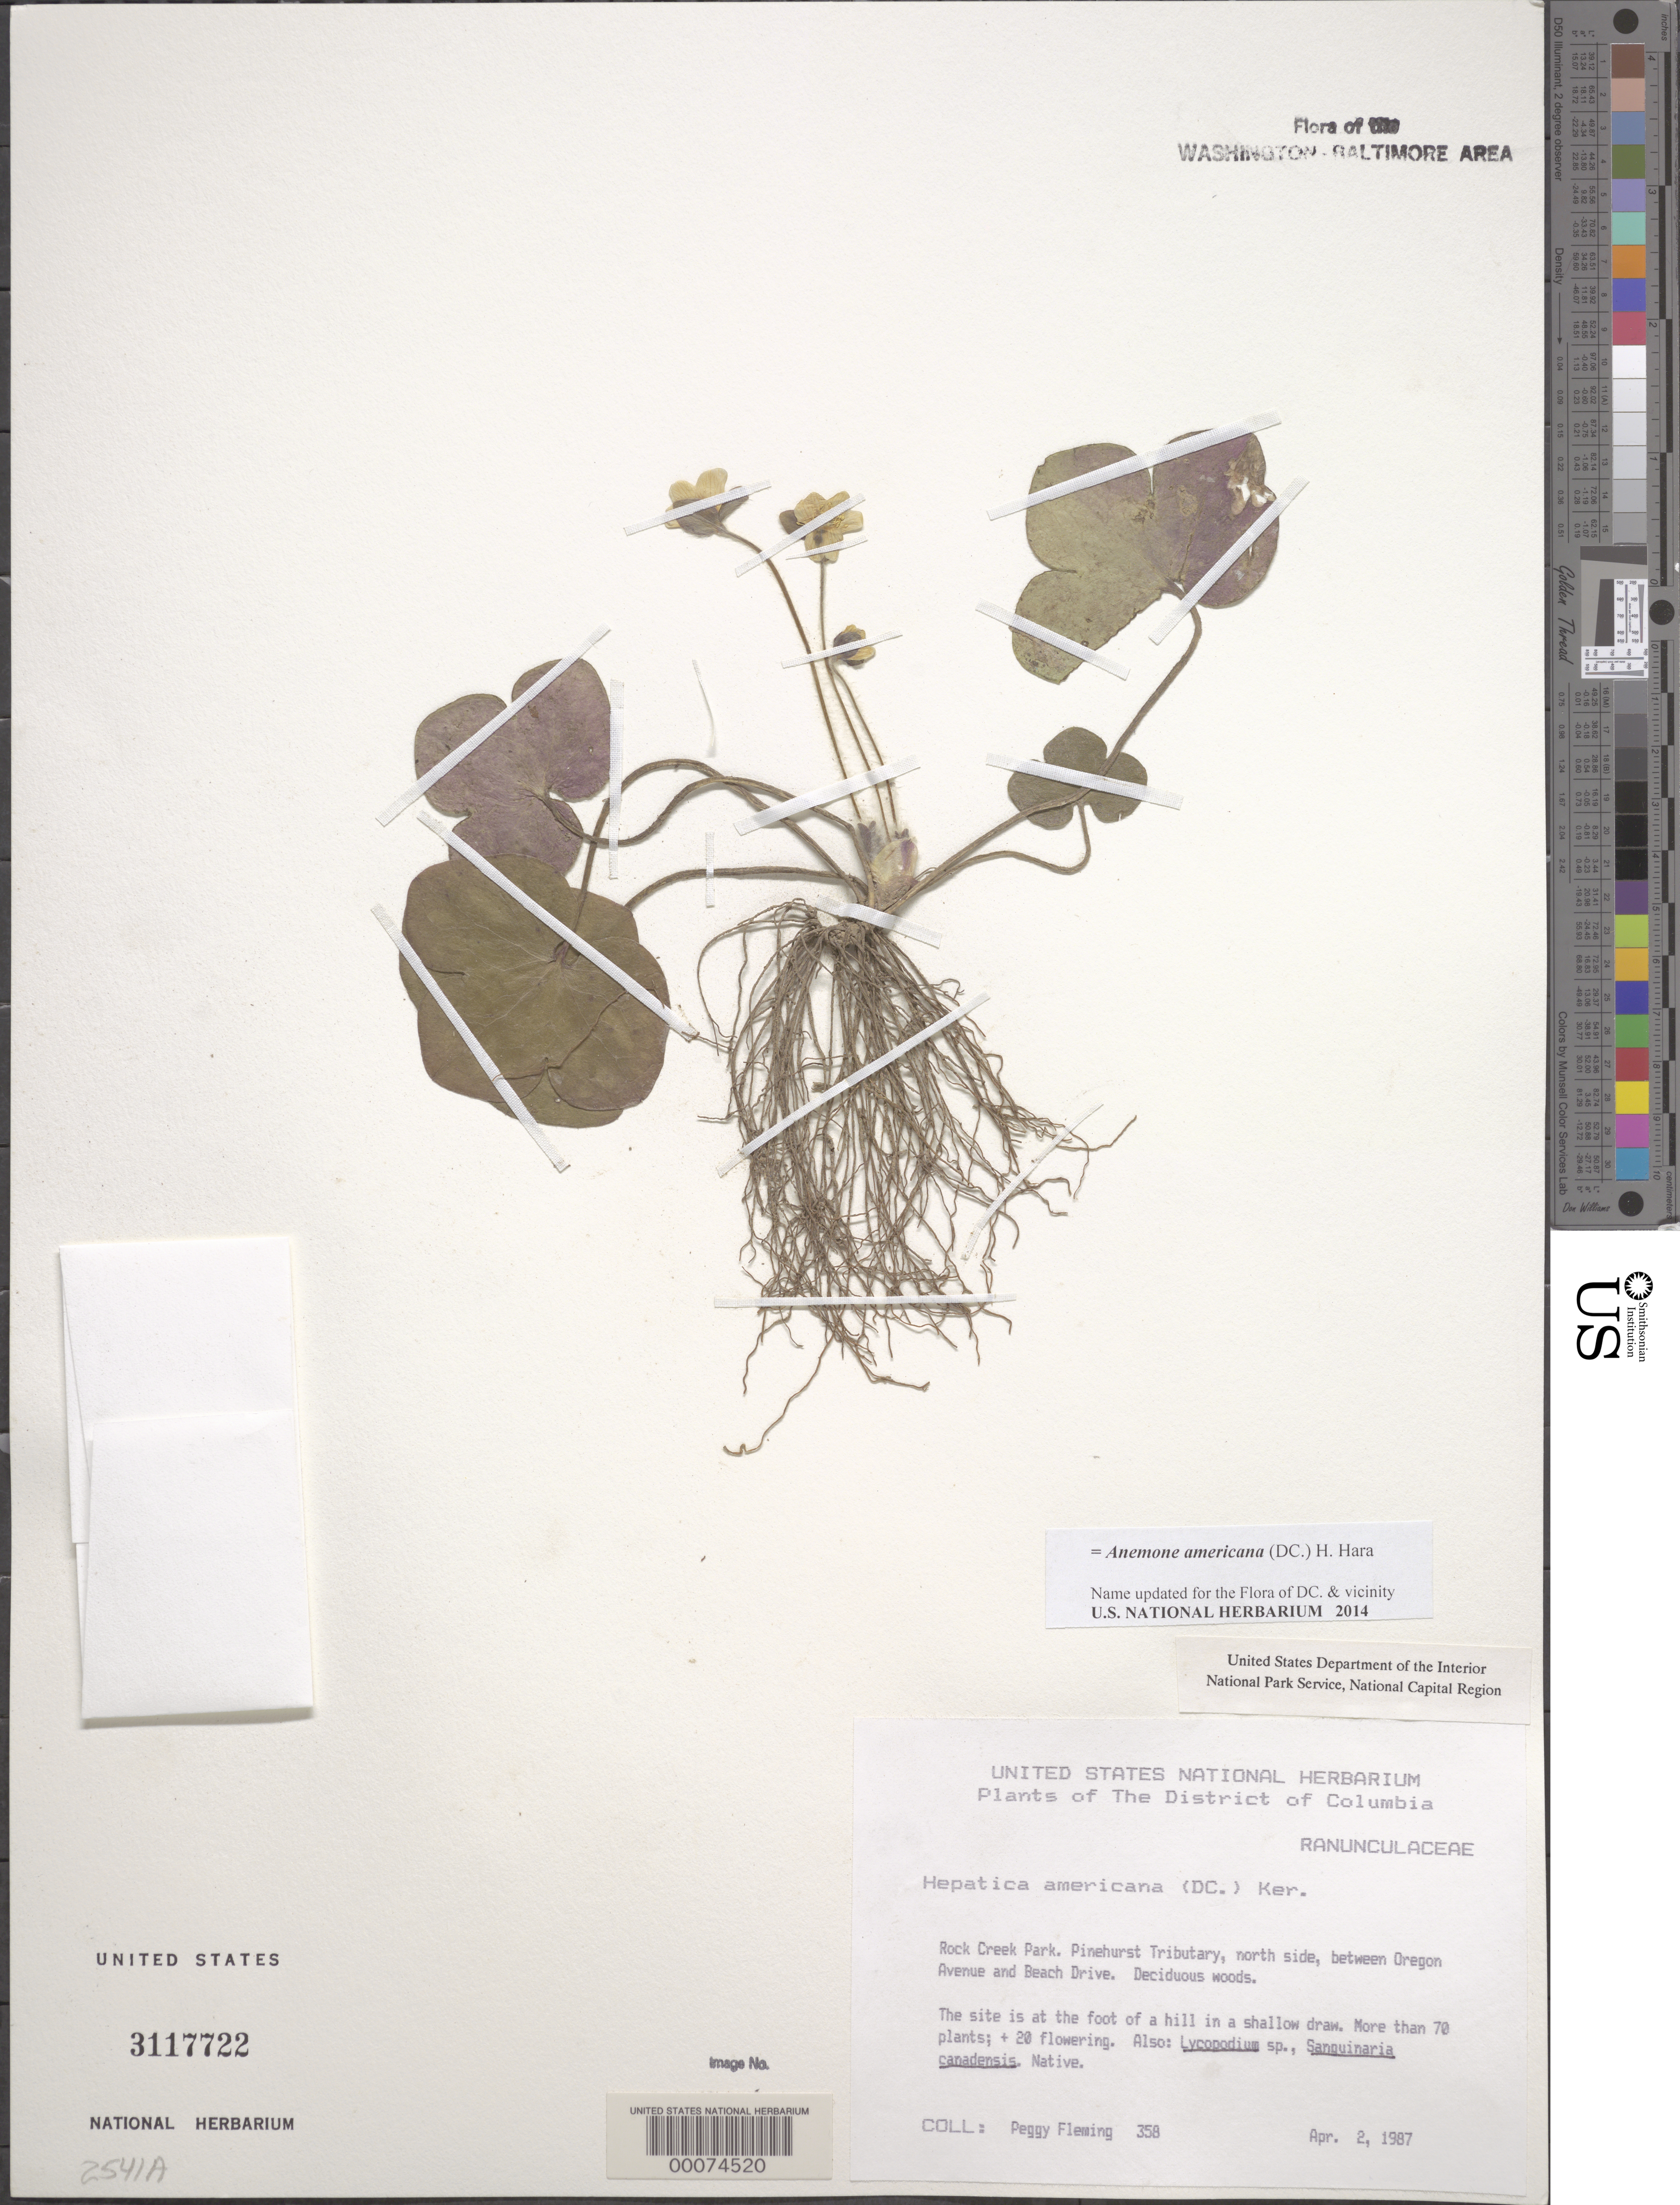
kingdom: Plantae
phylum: Tracheophyta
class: Magnoliopsida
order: Ranunculales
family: Ranunculaceae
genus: Hepatica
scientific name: Hepatica americana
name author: (DC.) Ker Gawl.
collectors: P. Fleming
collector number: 358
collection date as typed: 02 Apr 1987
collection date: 1987-04-02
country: United States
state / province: District of Columbia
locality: Rock Creek Park. Pinehurst Tributary, north side, between Oregon Rock Creek Park and Vicinity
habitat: Deciduous woods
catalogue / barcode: US 3117722